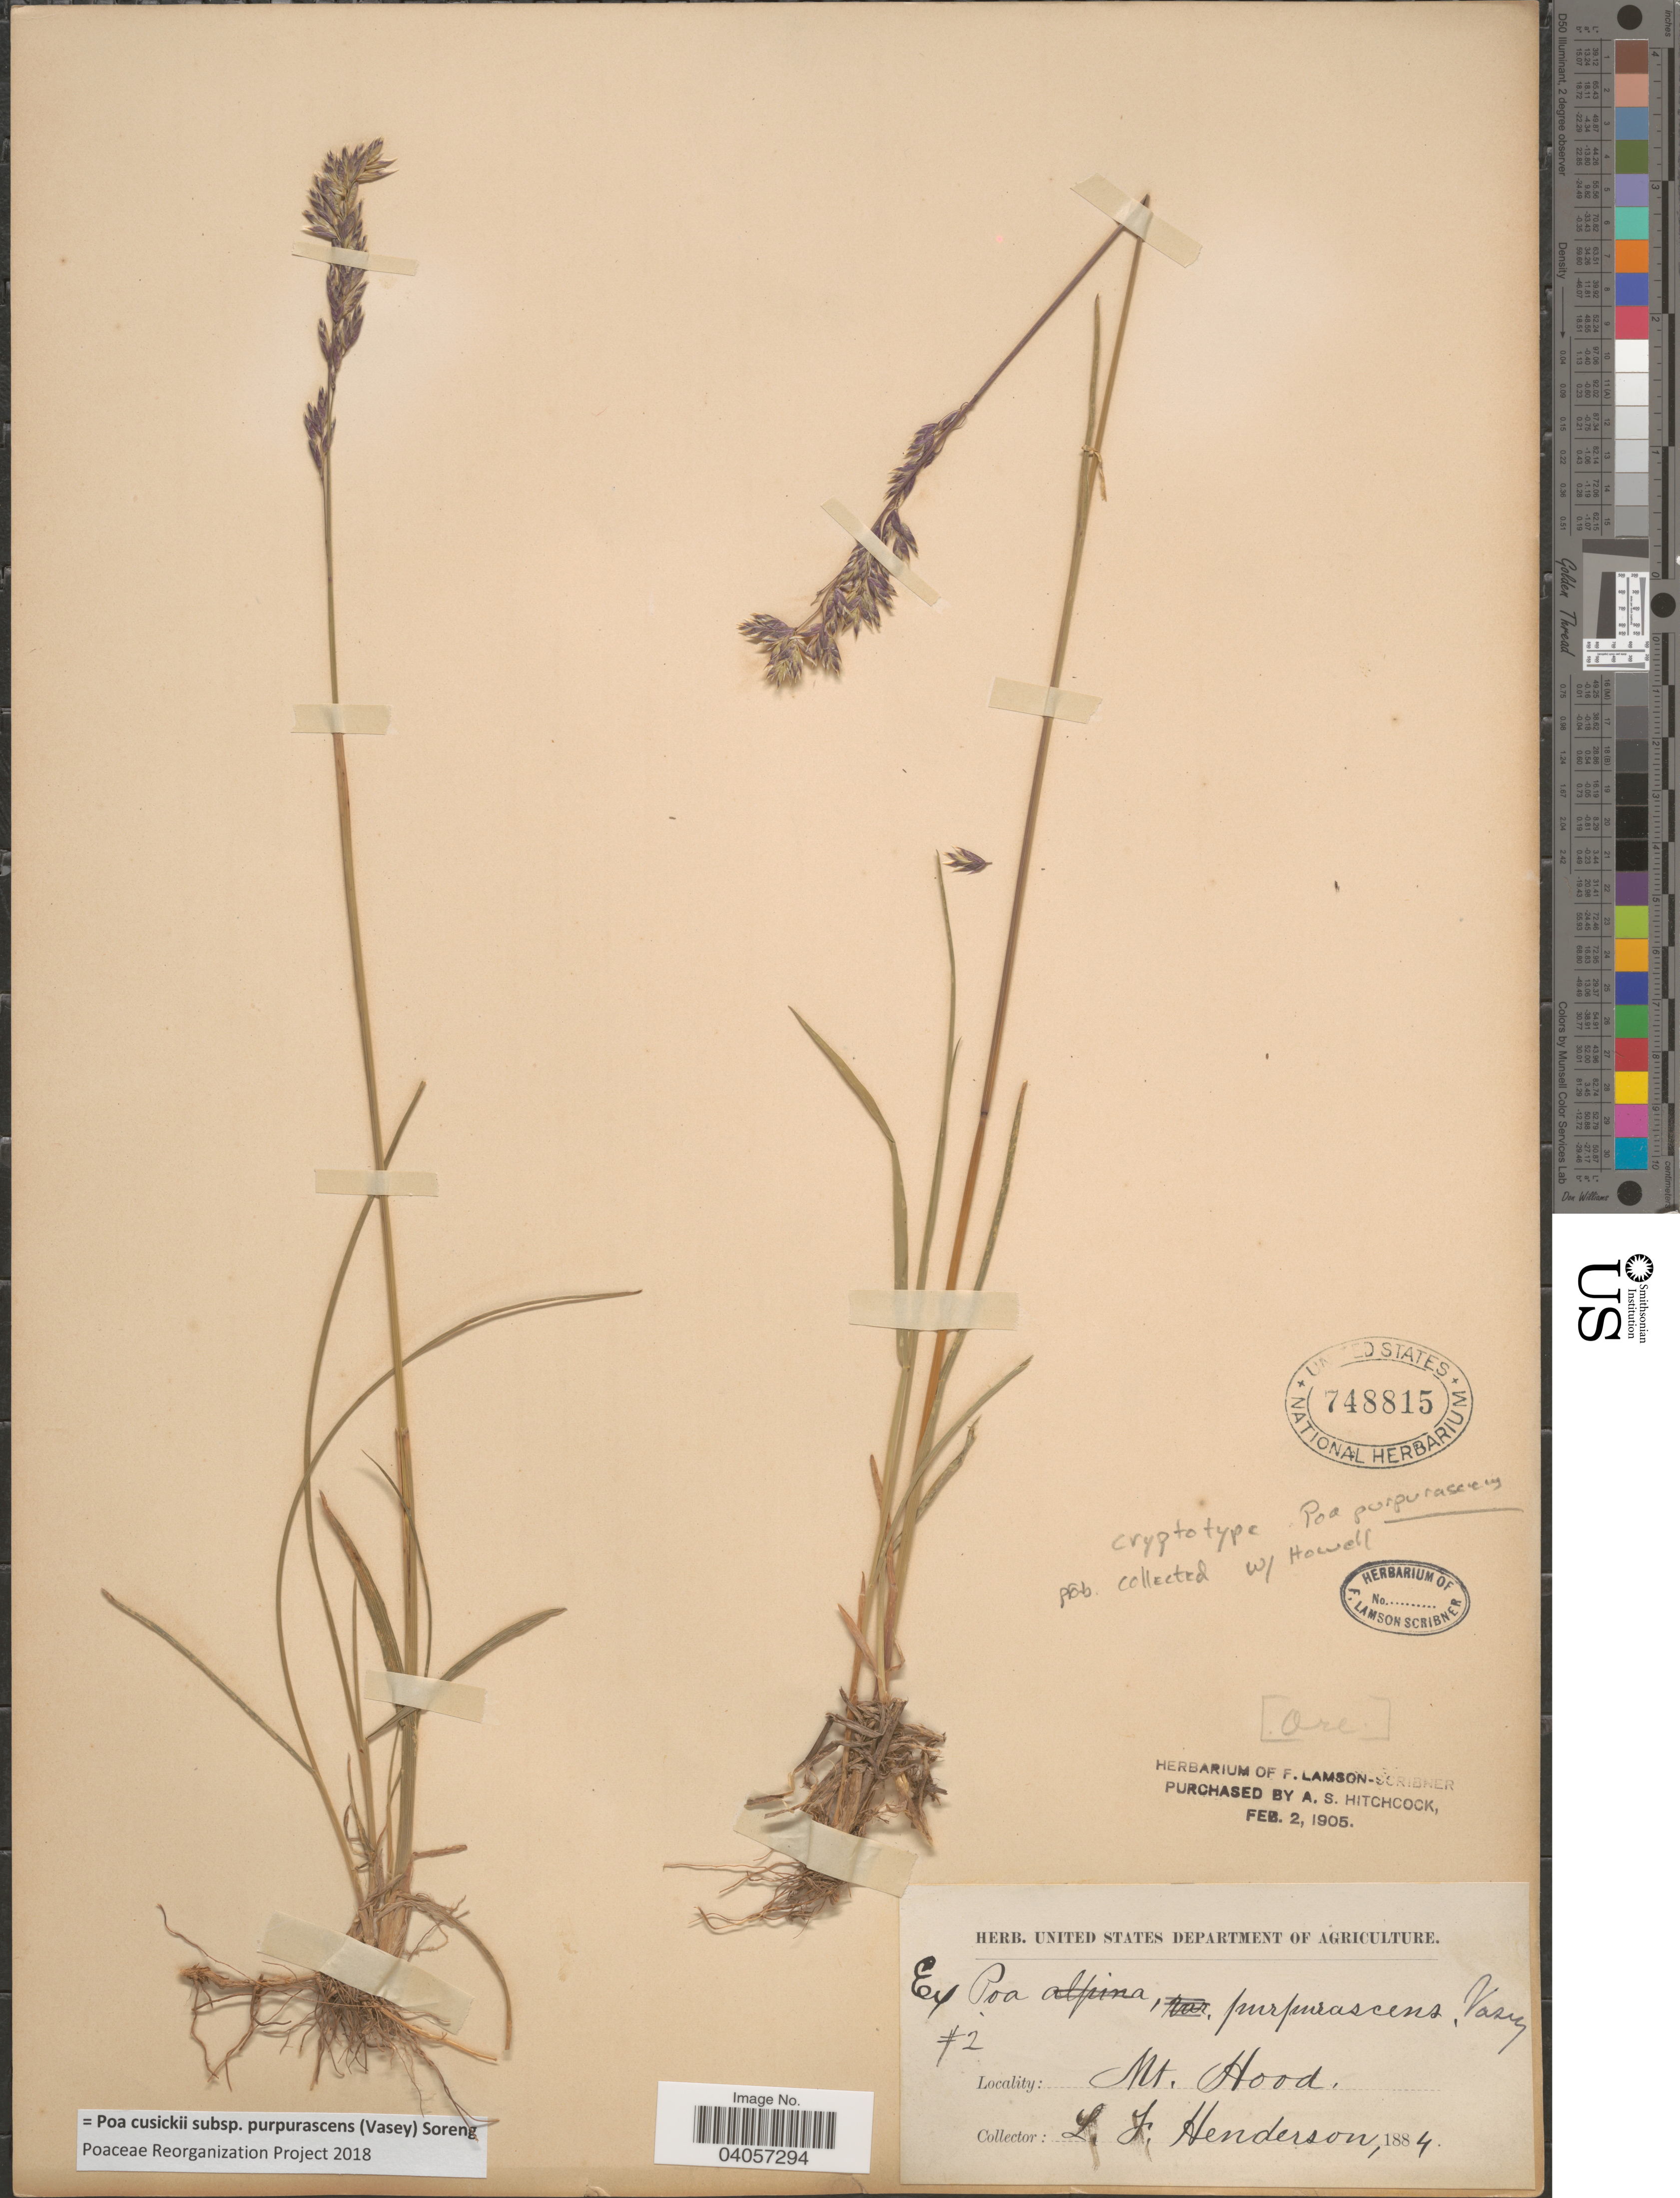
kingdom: Plantae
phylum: Tracheophyta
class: Liliopsida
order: Poales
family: Poaceae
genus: Poa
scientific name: Poa cusickii subsp. purpurascens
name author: (Vasey) Soreng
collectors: L. Henderson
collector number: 2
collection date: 1884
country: United States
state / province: Oregon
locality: Mt. Hood.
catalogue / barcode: US 748815